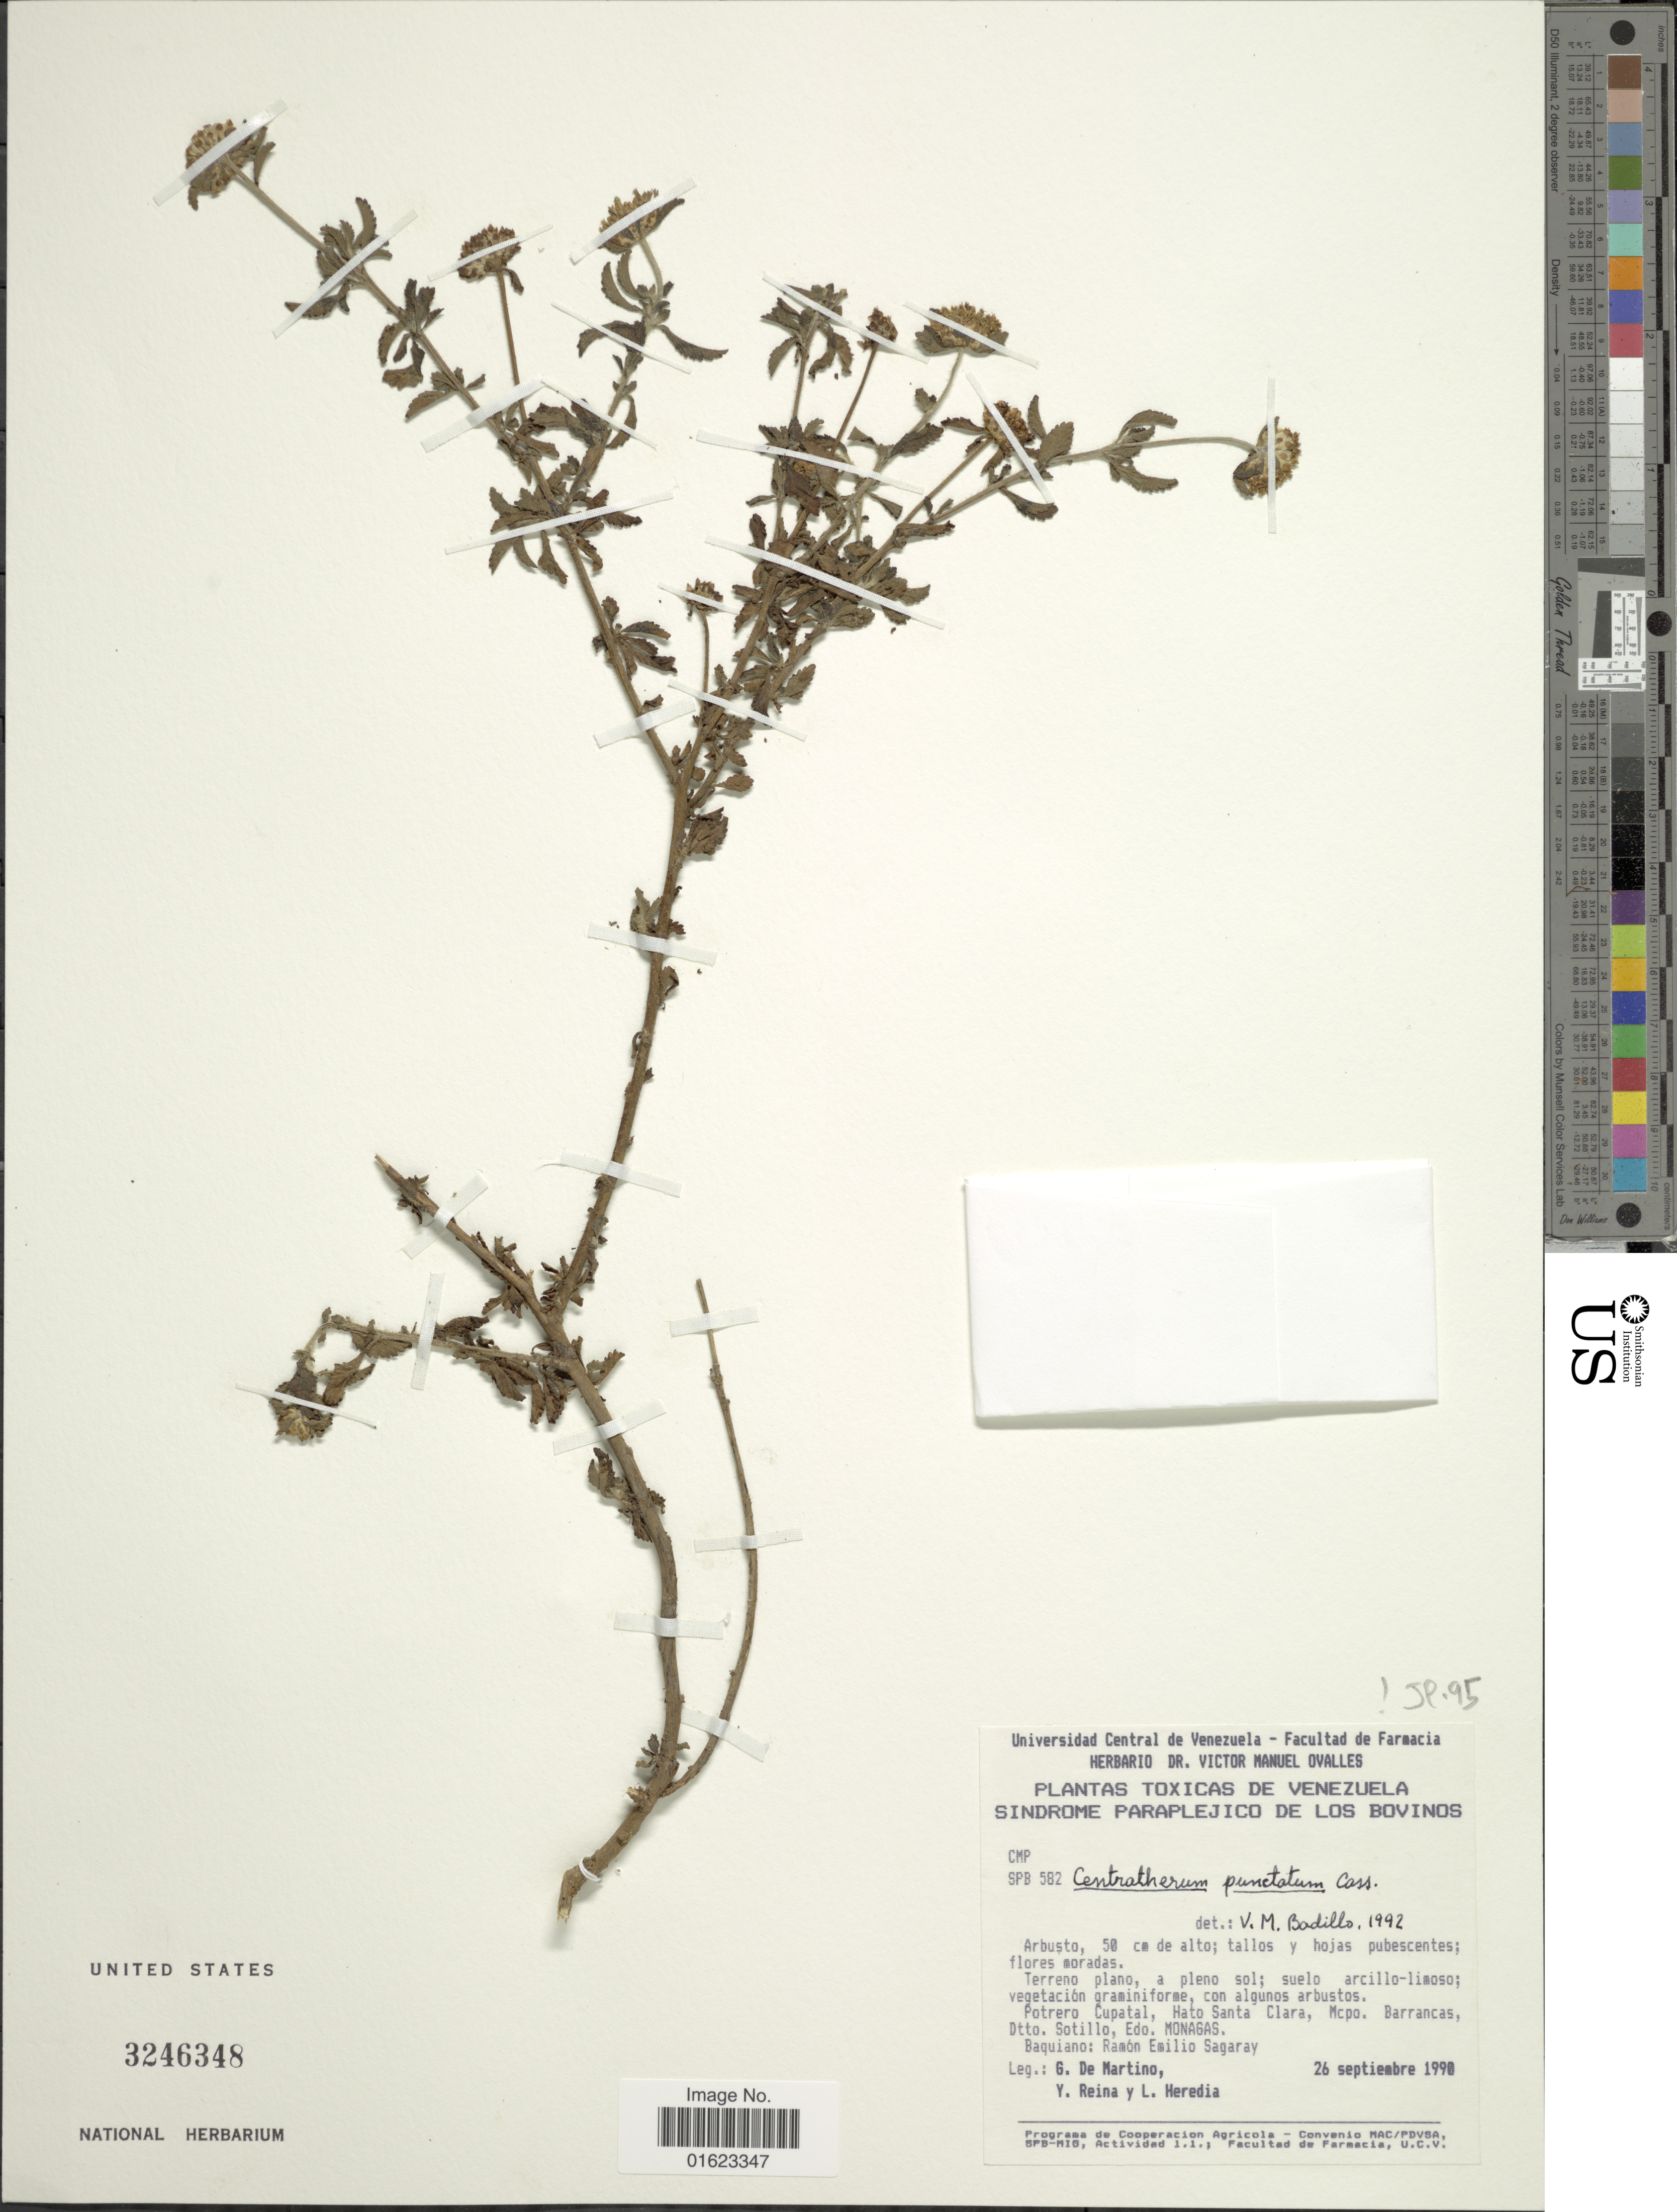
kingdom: Plantae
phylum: Tracheophyta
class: Magnoliopsida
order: Asterales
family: Asteraceae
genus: Centratherum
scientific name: Centratherum punctatum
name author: Cass.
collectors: G. De Martino, Y. Reina & L. Heredia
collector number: SPB582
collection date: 1990-09-26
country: Venezuela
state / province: Monagas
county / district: Sotillo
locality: Potrero Cupatal, Hato Santa Clara, Mcpo. Barrancas.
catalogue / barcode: US 3246348